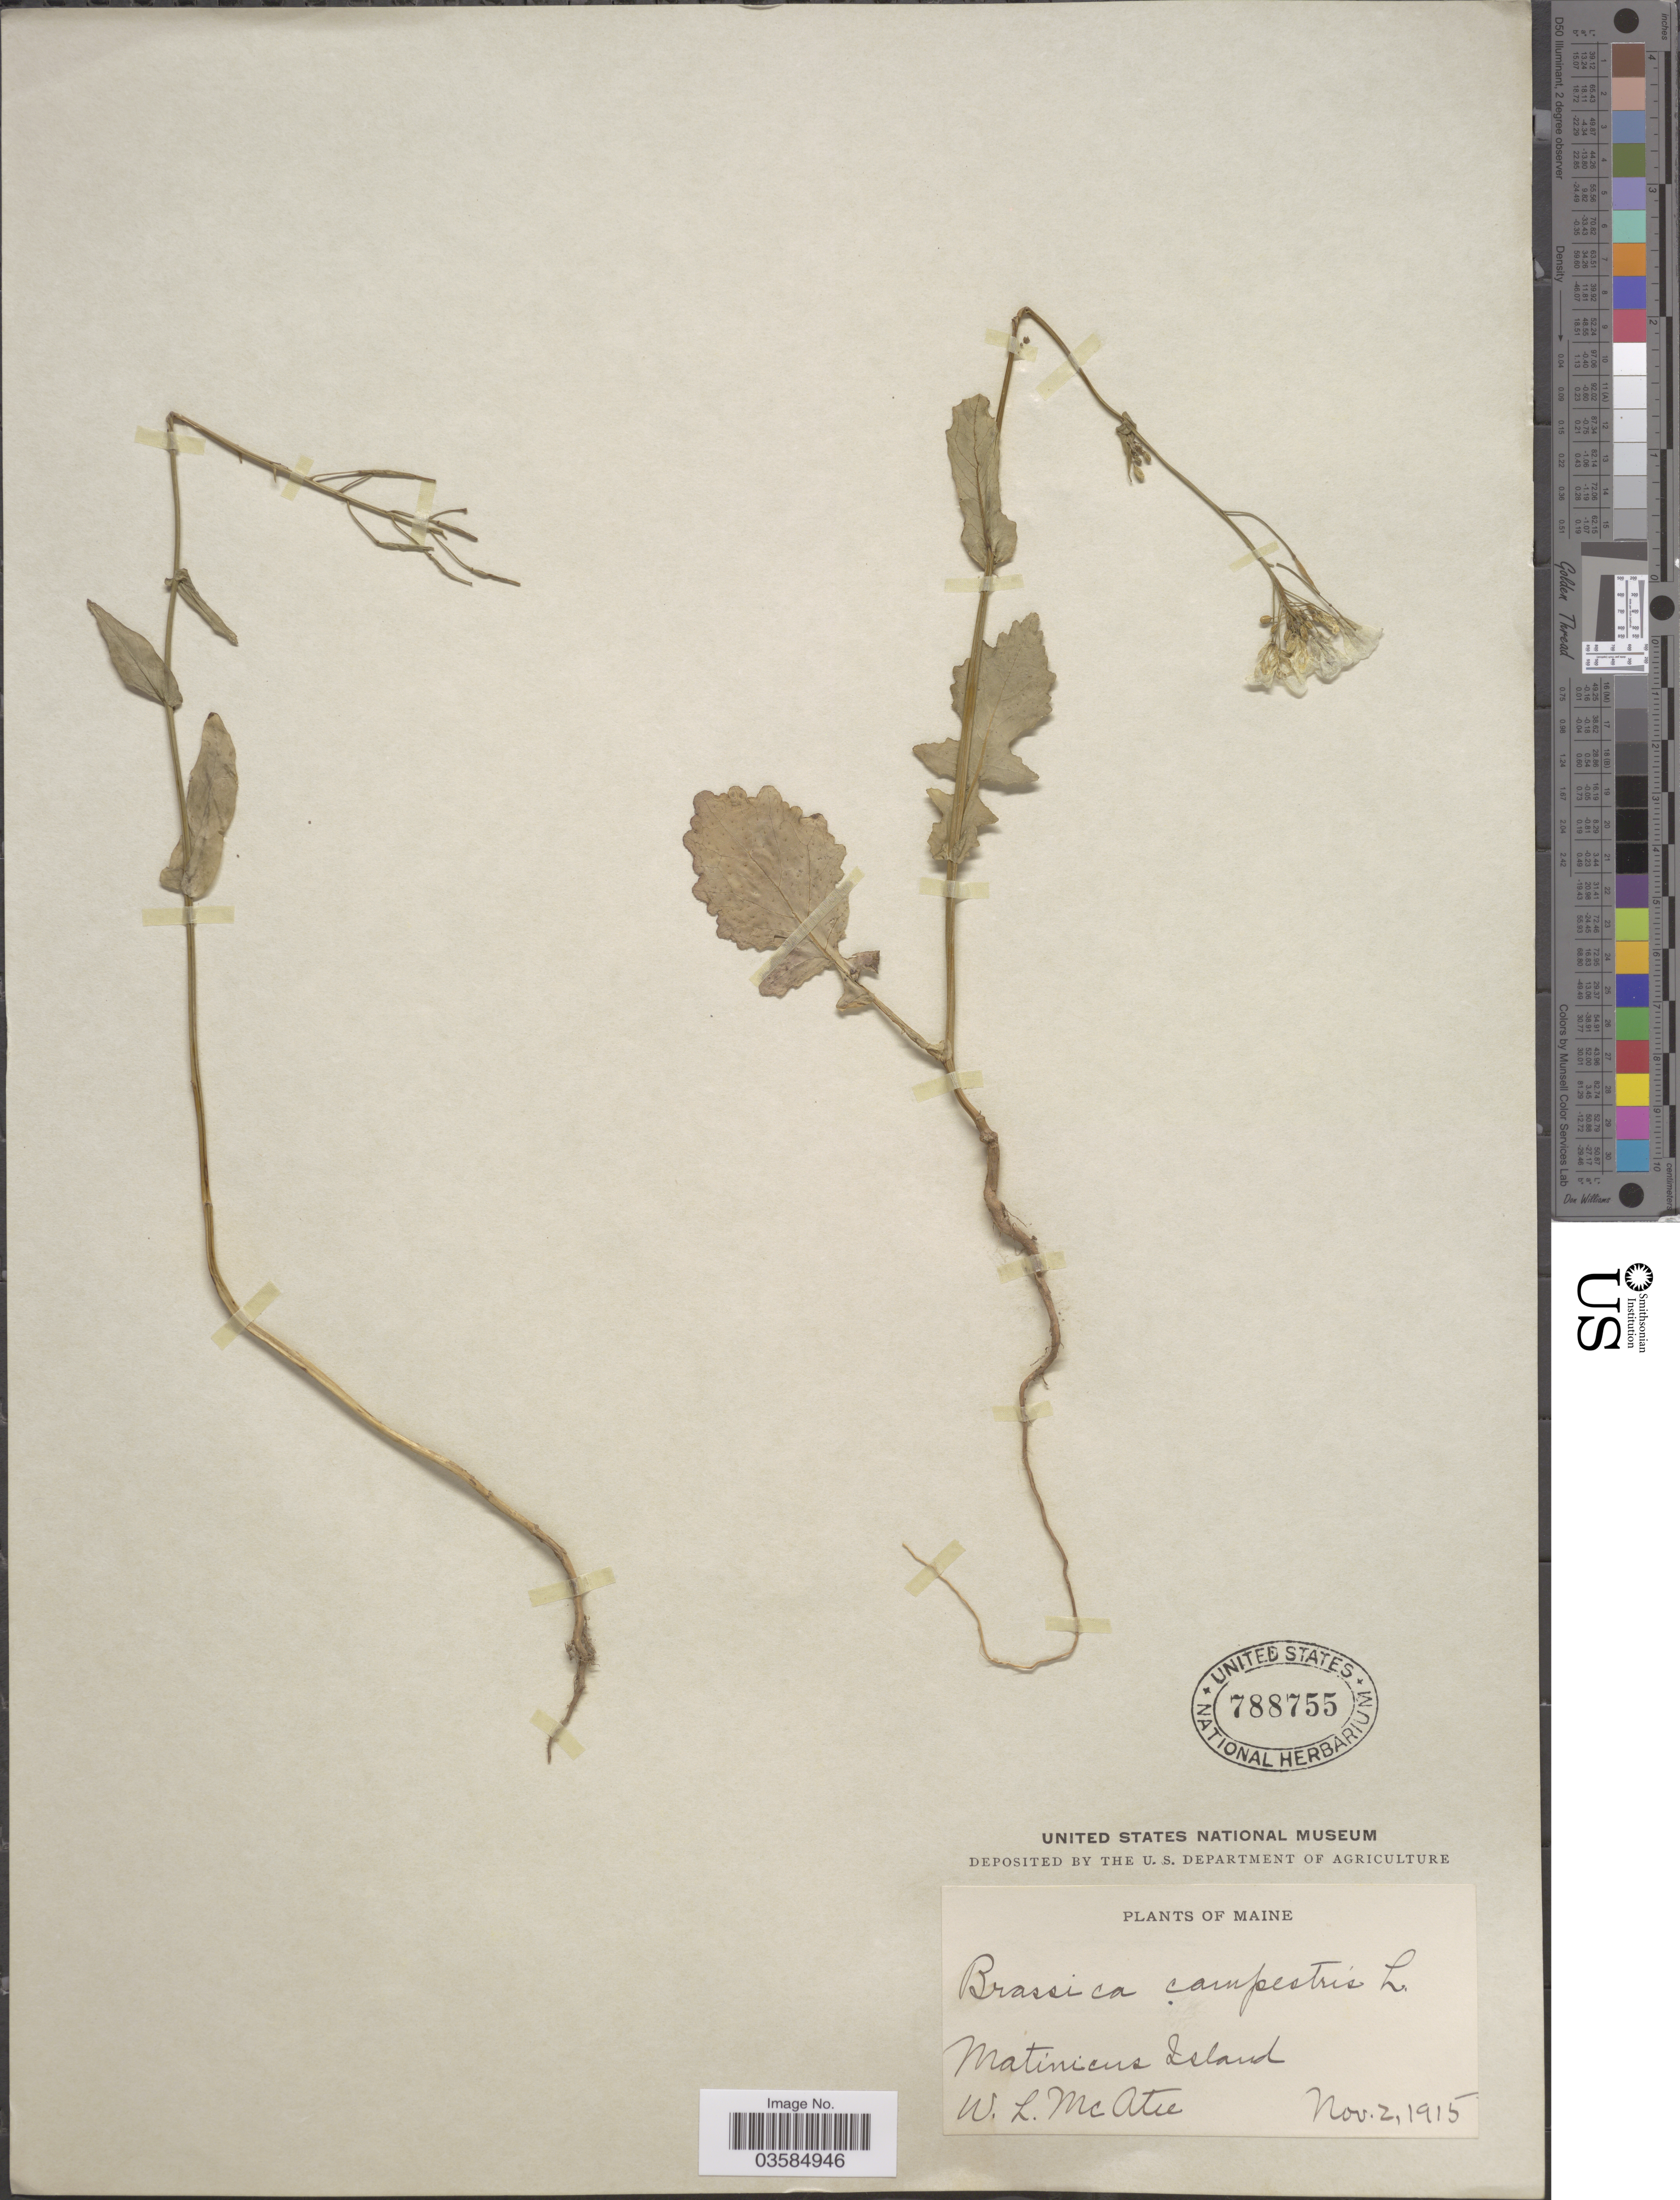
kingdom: Plantae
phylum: Tracheophyta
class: Magnoliopsida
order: Brassicales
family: Brassicaceae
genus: Brassica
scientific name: Brassica campestris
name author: L.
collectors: W. McAtee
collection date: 1915-11-02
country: United States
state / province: Maine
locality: Matinicus Island.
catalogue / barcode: US 788755